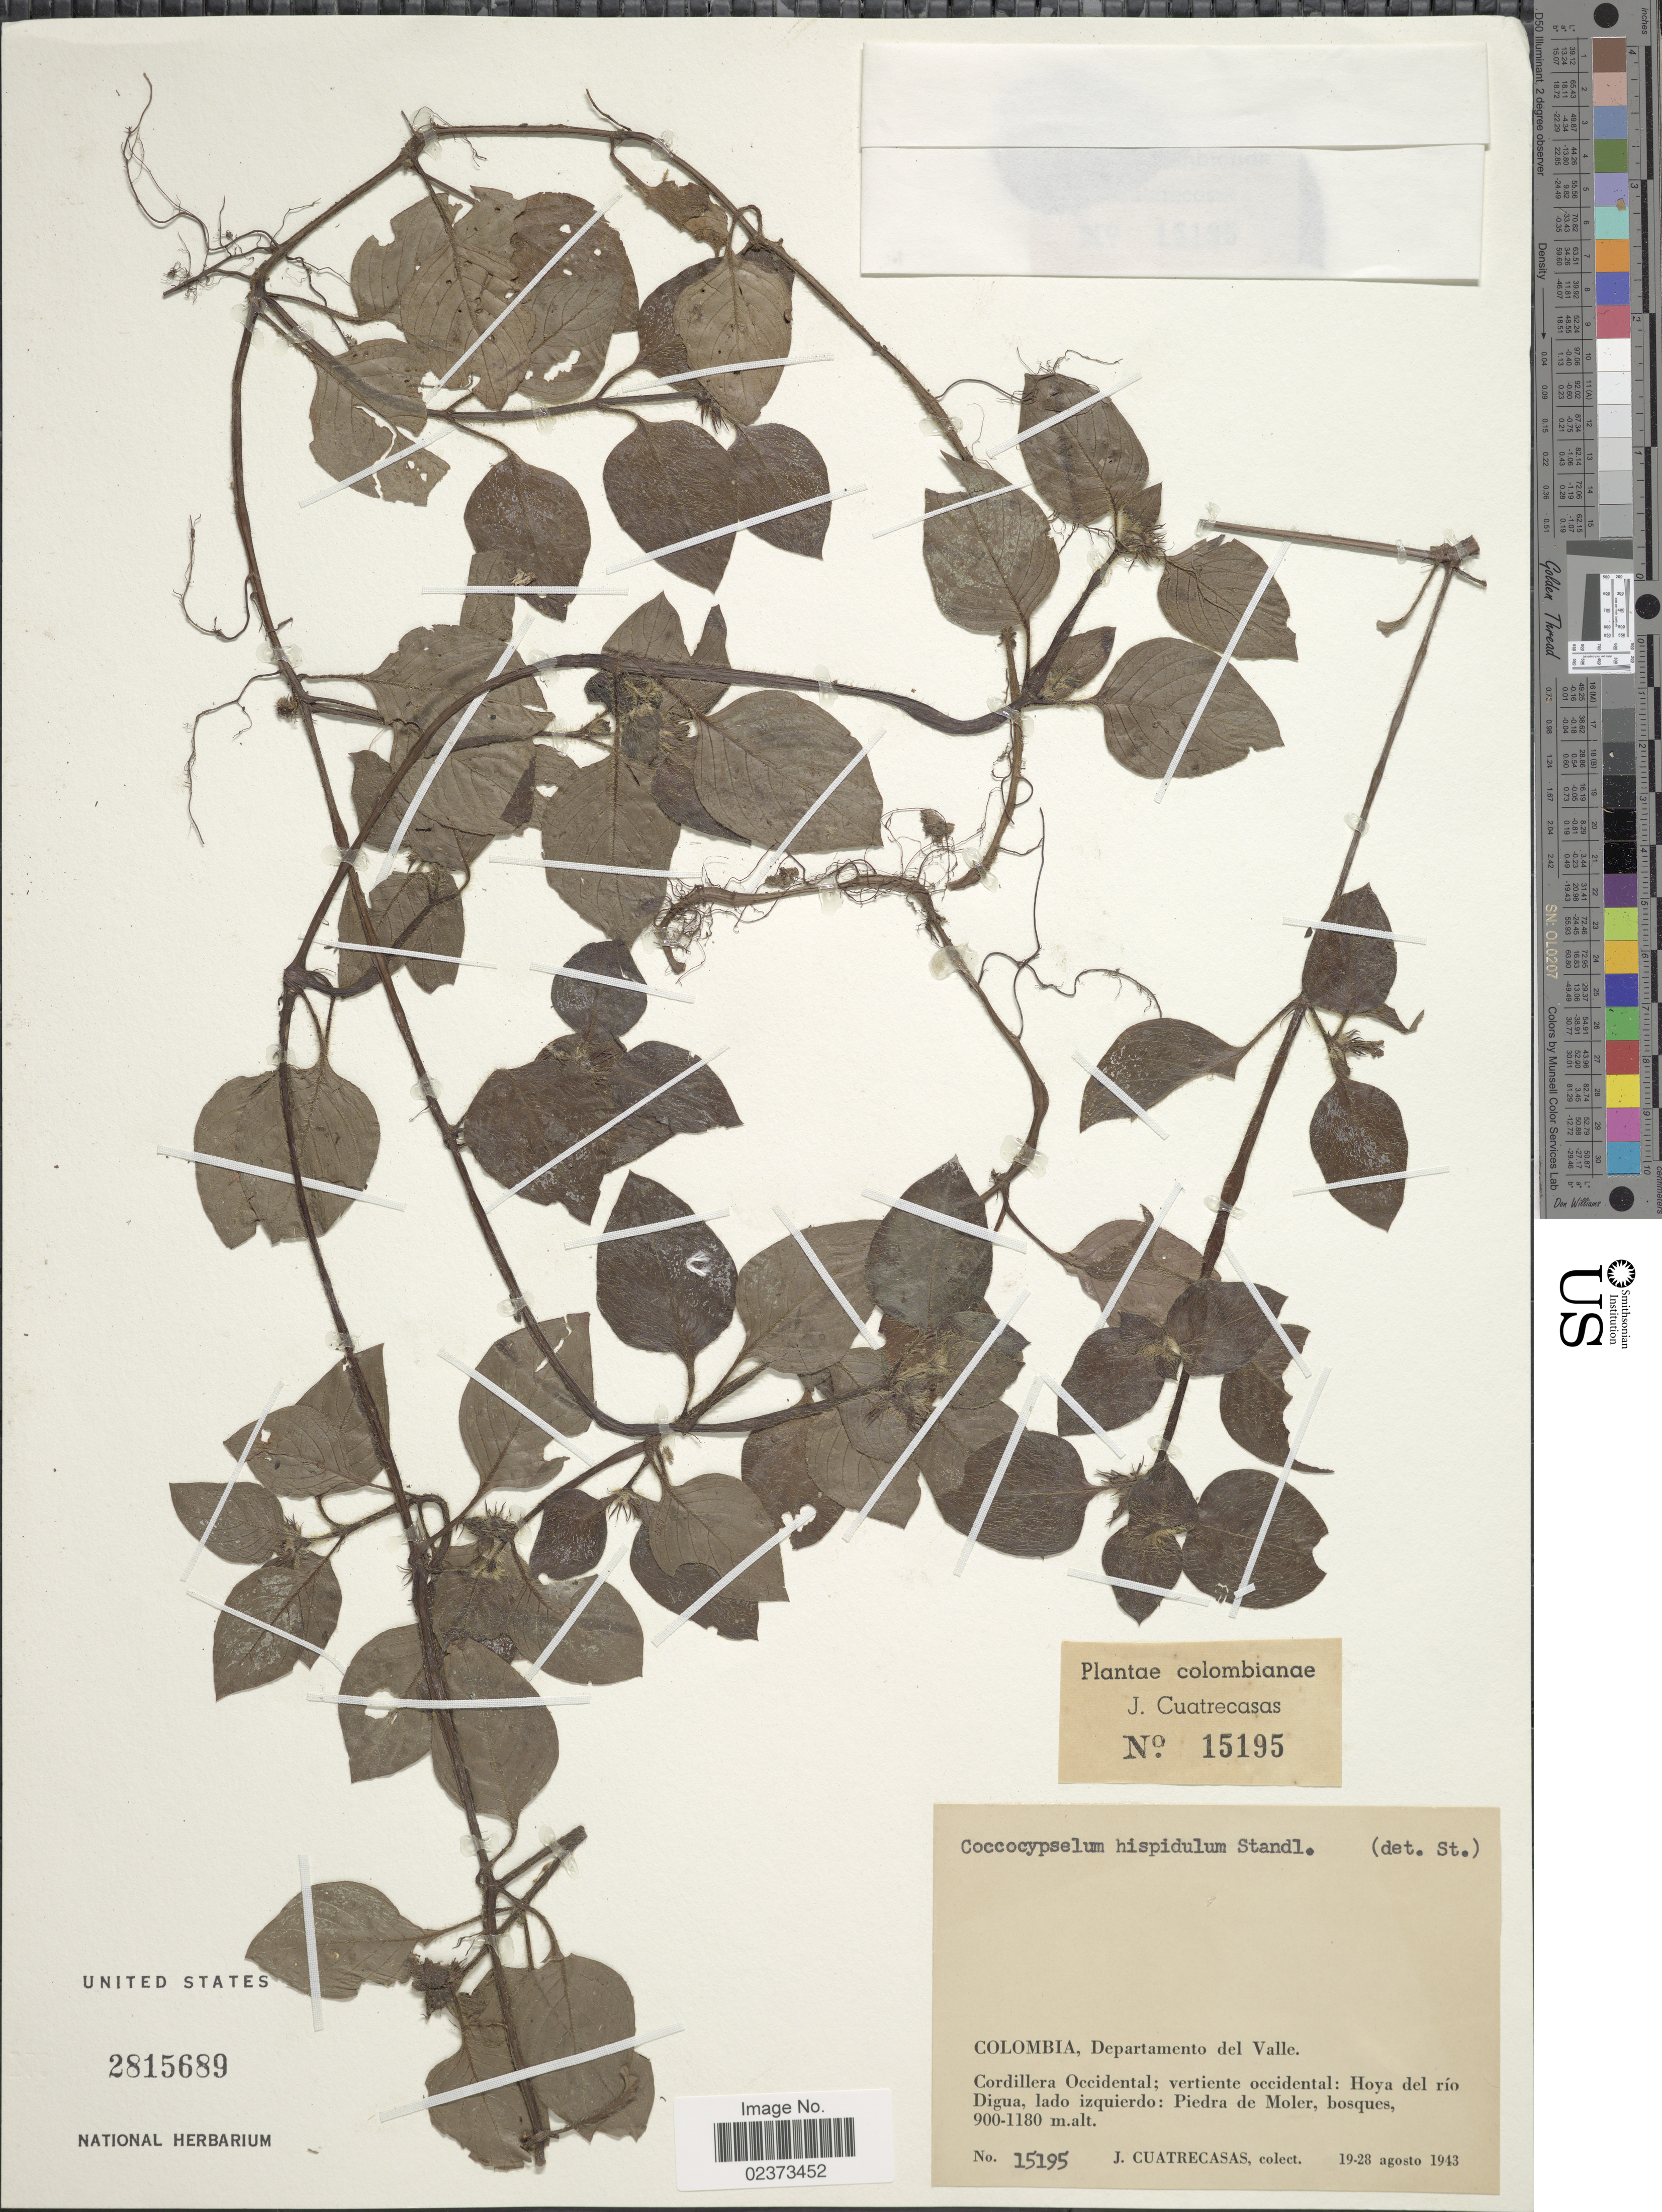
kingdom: Plantae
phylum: Tracheophyta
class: Magnoliopsida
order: Gentianales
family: Rubiaceae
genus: Coccocypselum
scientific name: Coccocypselum hispidulum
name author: (Standl.) Standl.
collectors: J. Cuatrecasas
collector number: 15195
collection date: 1943-08-19/1943-09-28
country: Colombia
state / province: Valle del Cauca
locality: Departamento del Valle, Cordillera Occidental ; vertiente occidental: Hoya del rio Digua, lado izquierdo: Piedra de Moler, bosques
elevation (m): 900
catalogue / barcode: US 2815689